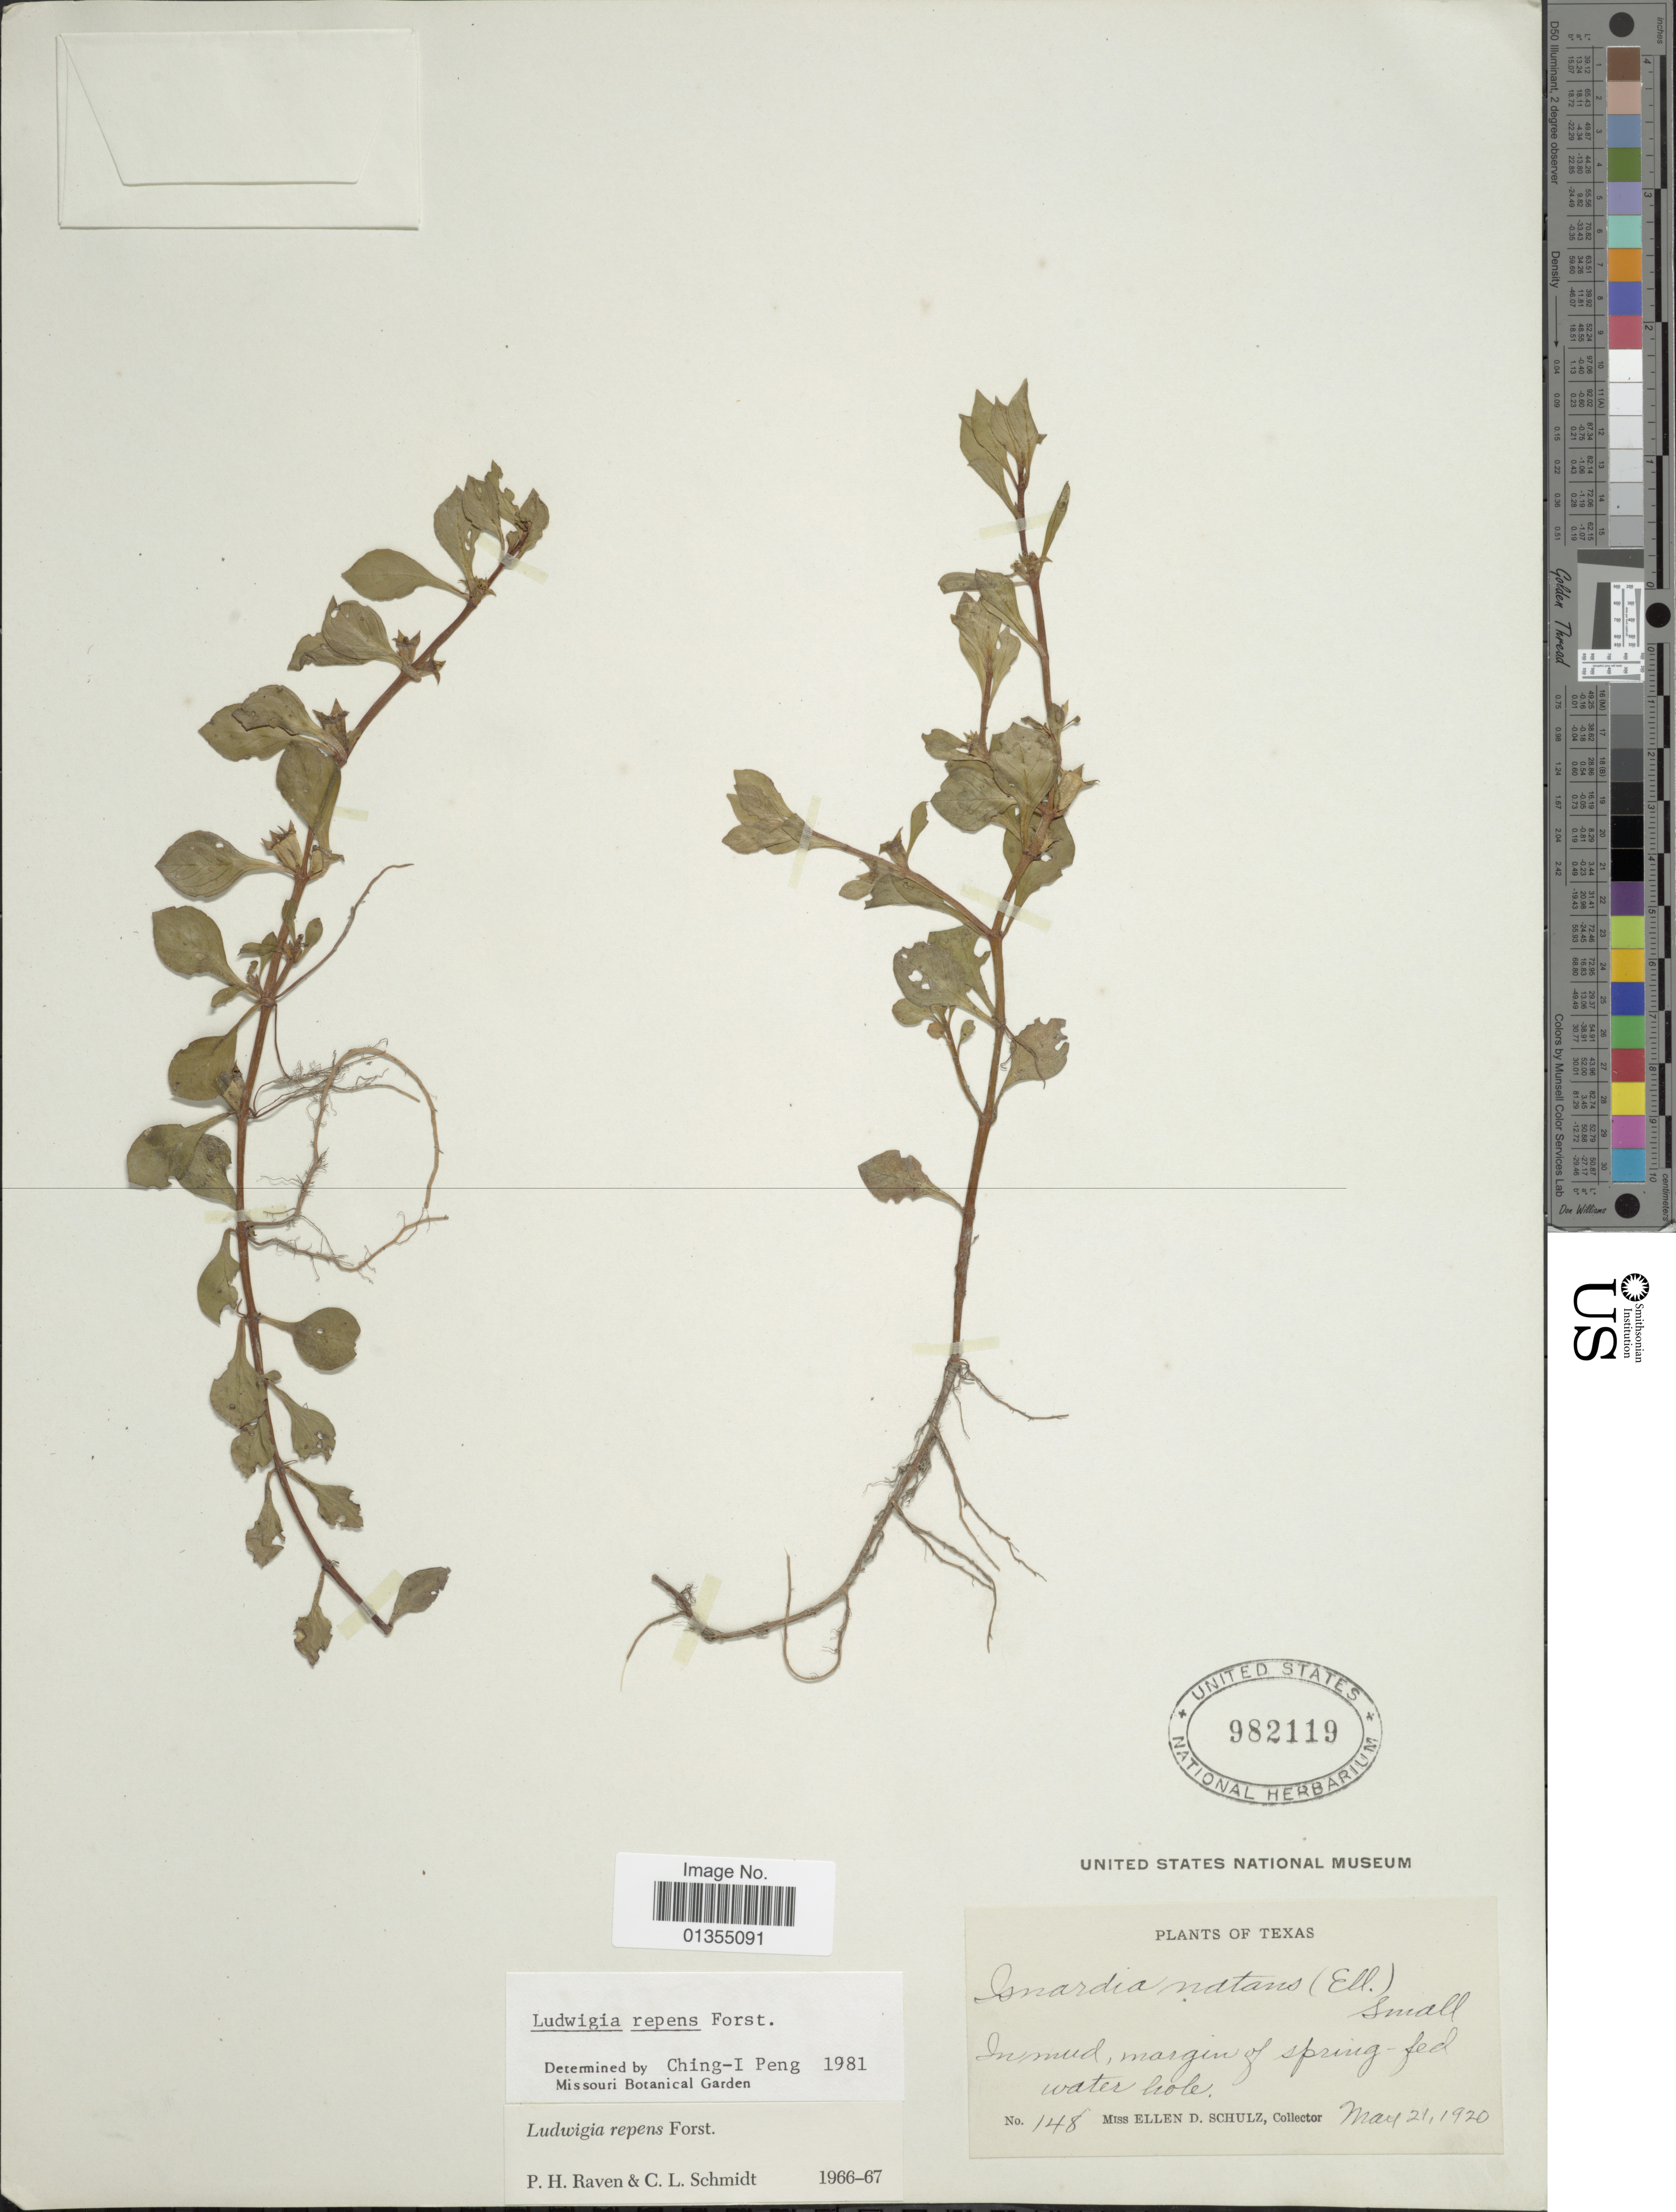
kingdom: Plantae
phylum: Tracheophyta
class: Magnoliopsida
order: Myrtales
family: Onagraceae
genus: Ludwigia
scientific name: Ludwigia repens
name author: J.R. Forst.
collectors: E. D. Schulz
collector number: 148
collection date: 1920-05-21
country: United States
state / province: Texas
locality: In mud, margin of spring-fed water hole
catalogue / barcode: US 982119